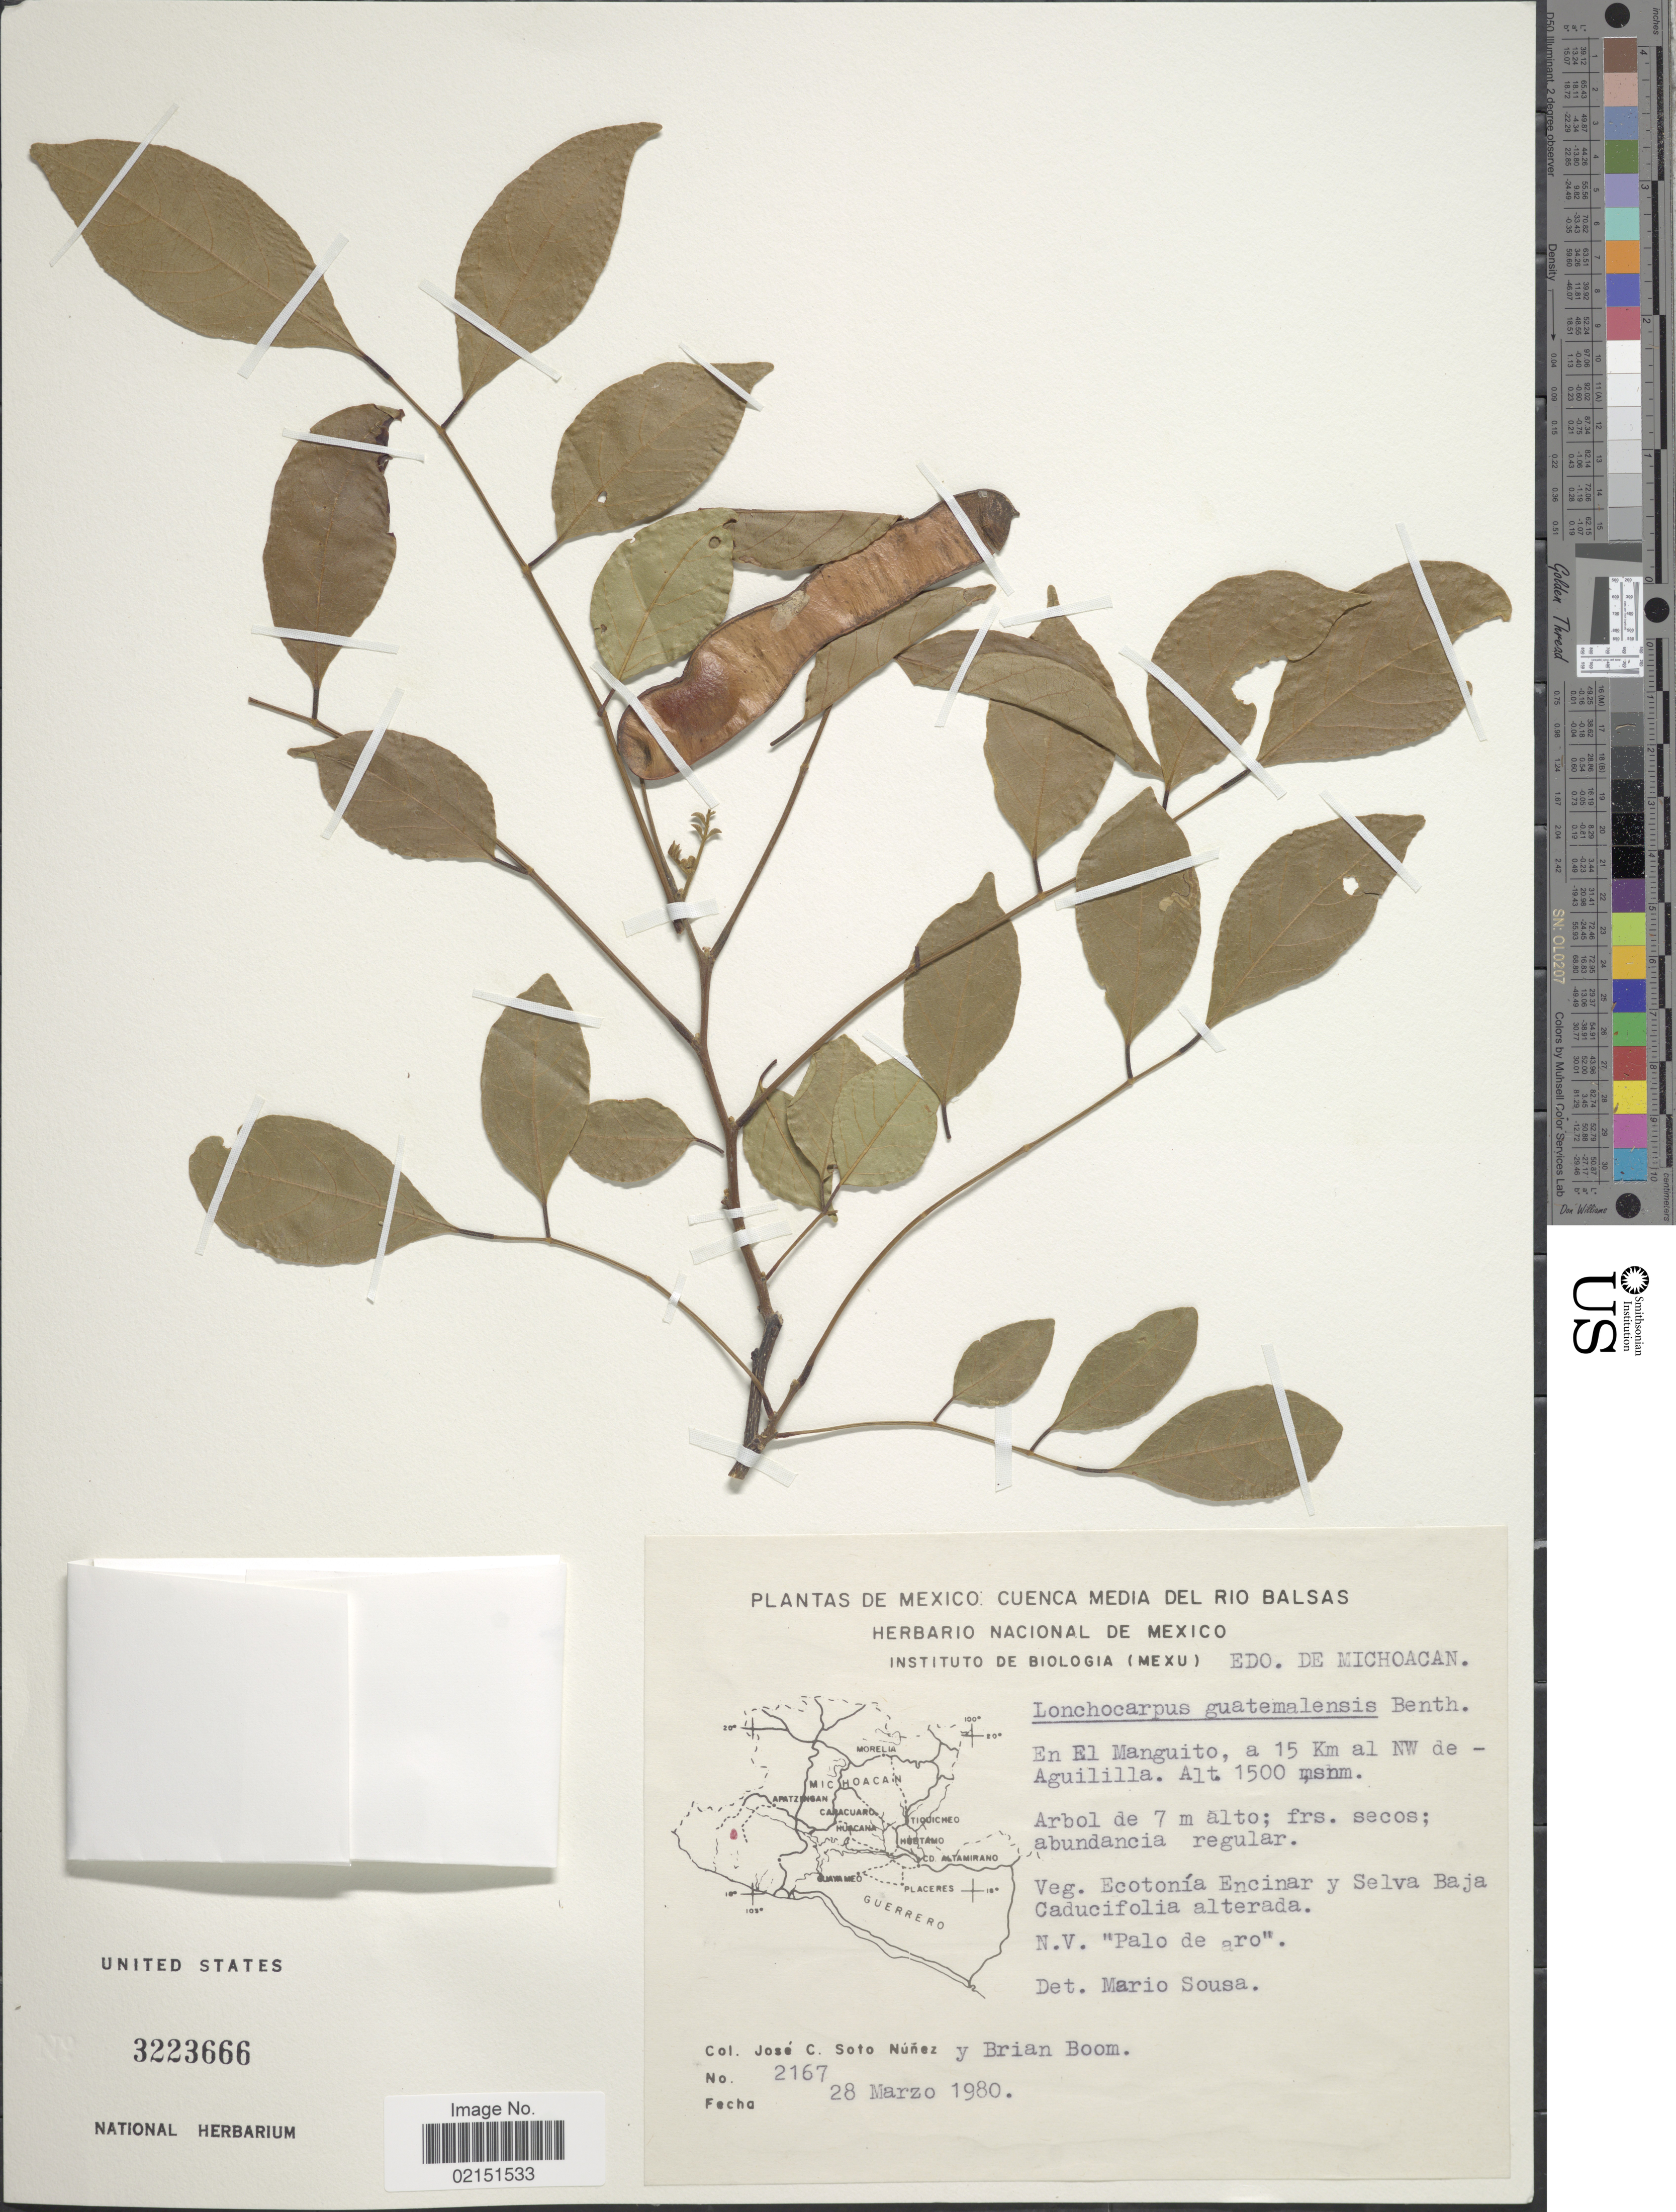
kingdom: Plantae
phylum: Tracheophyta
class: Magnoliopsida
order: Fabales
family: Fabaceae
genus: Lonchocarpus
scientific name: Lonchocarpus guatemalensis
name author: Benth.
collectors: J. Soto & B. M. Boom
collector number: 2167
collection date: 1980-03-28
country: Mexico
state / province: Michoacán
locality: Cuenca media del Rio Balsas. Edo. de Michoacan. En El Manguito, a 15 Km al NW de Aguililla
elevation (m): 1500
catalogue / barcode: US 3223666